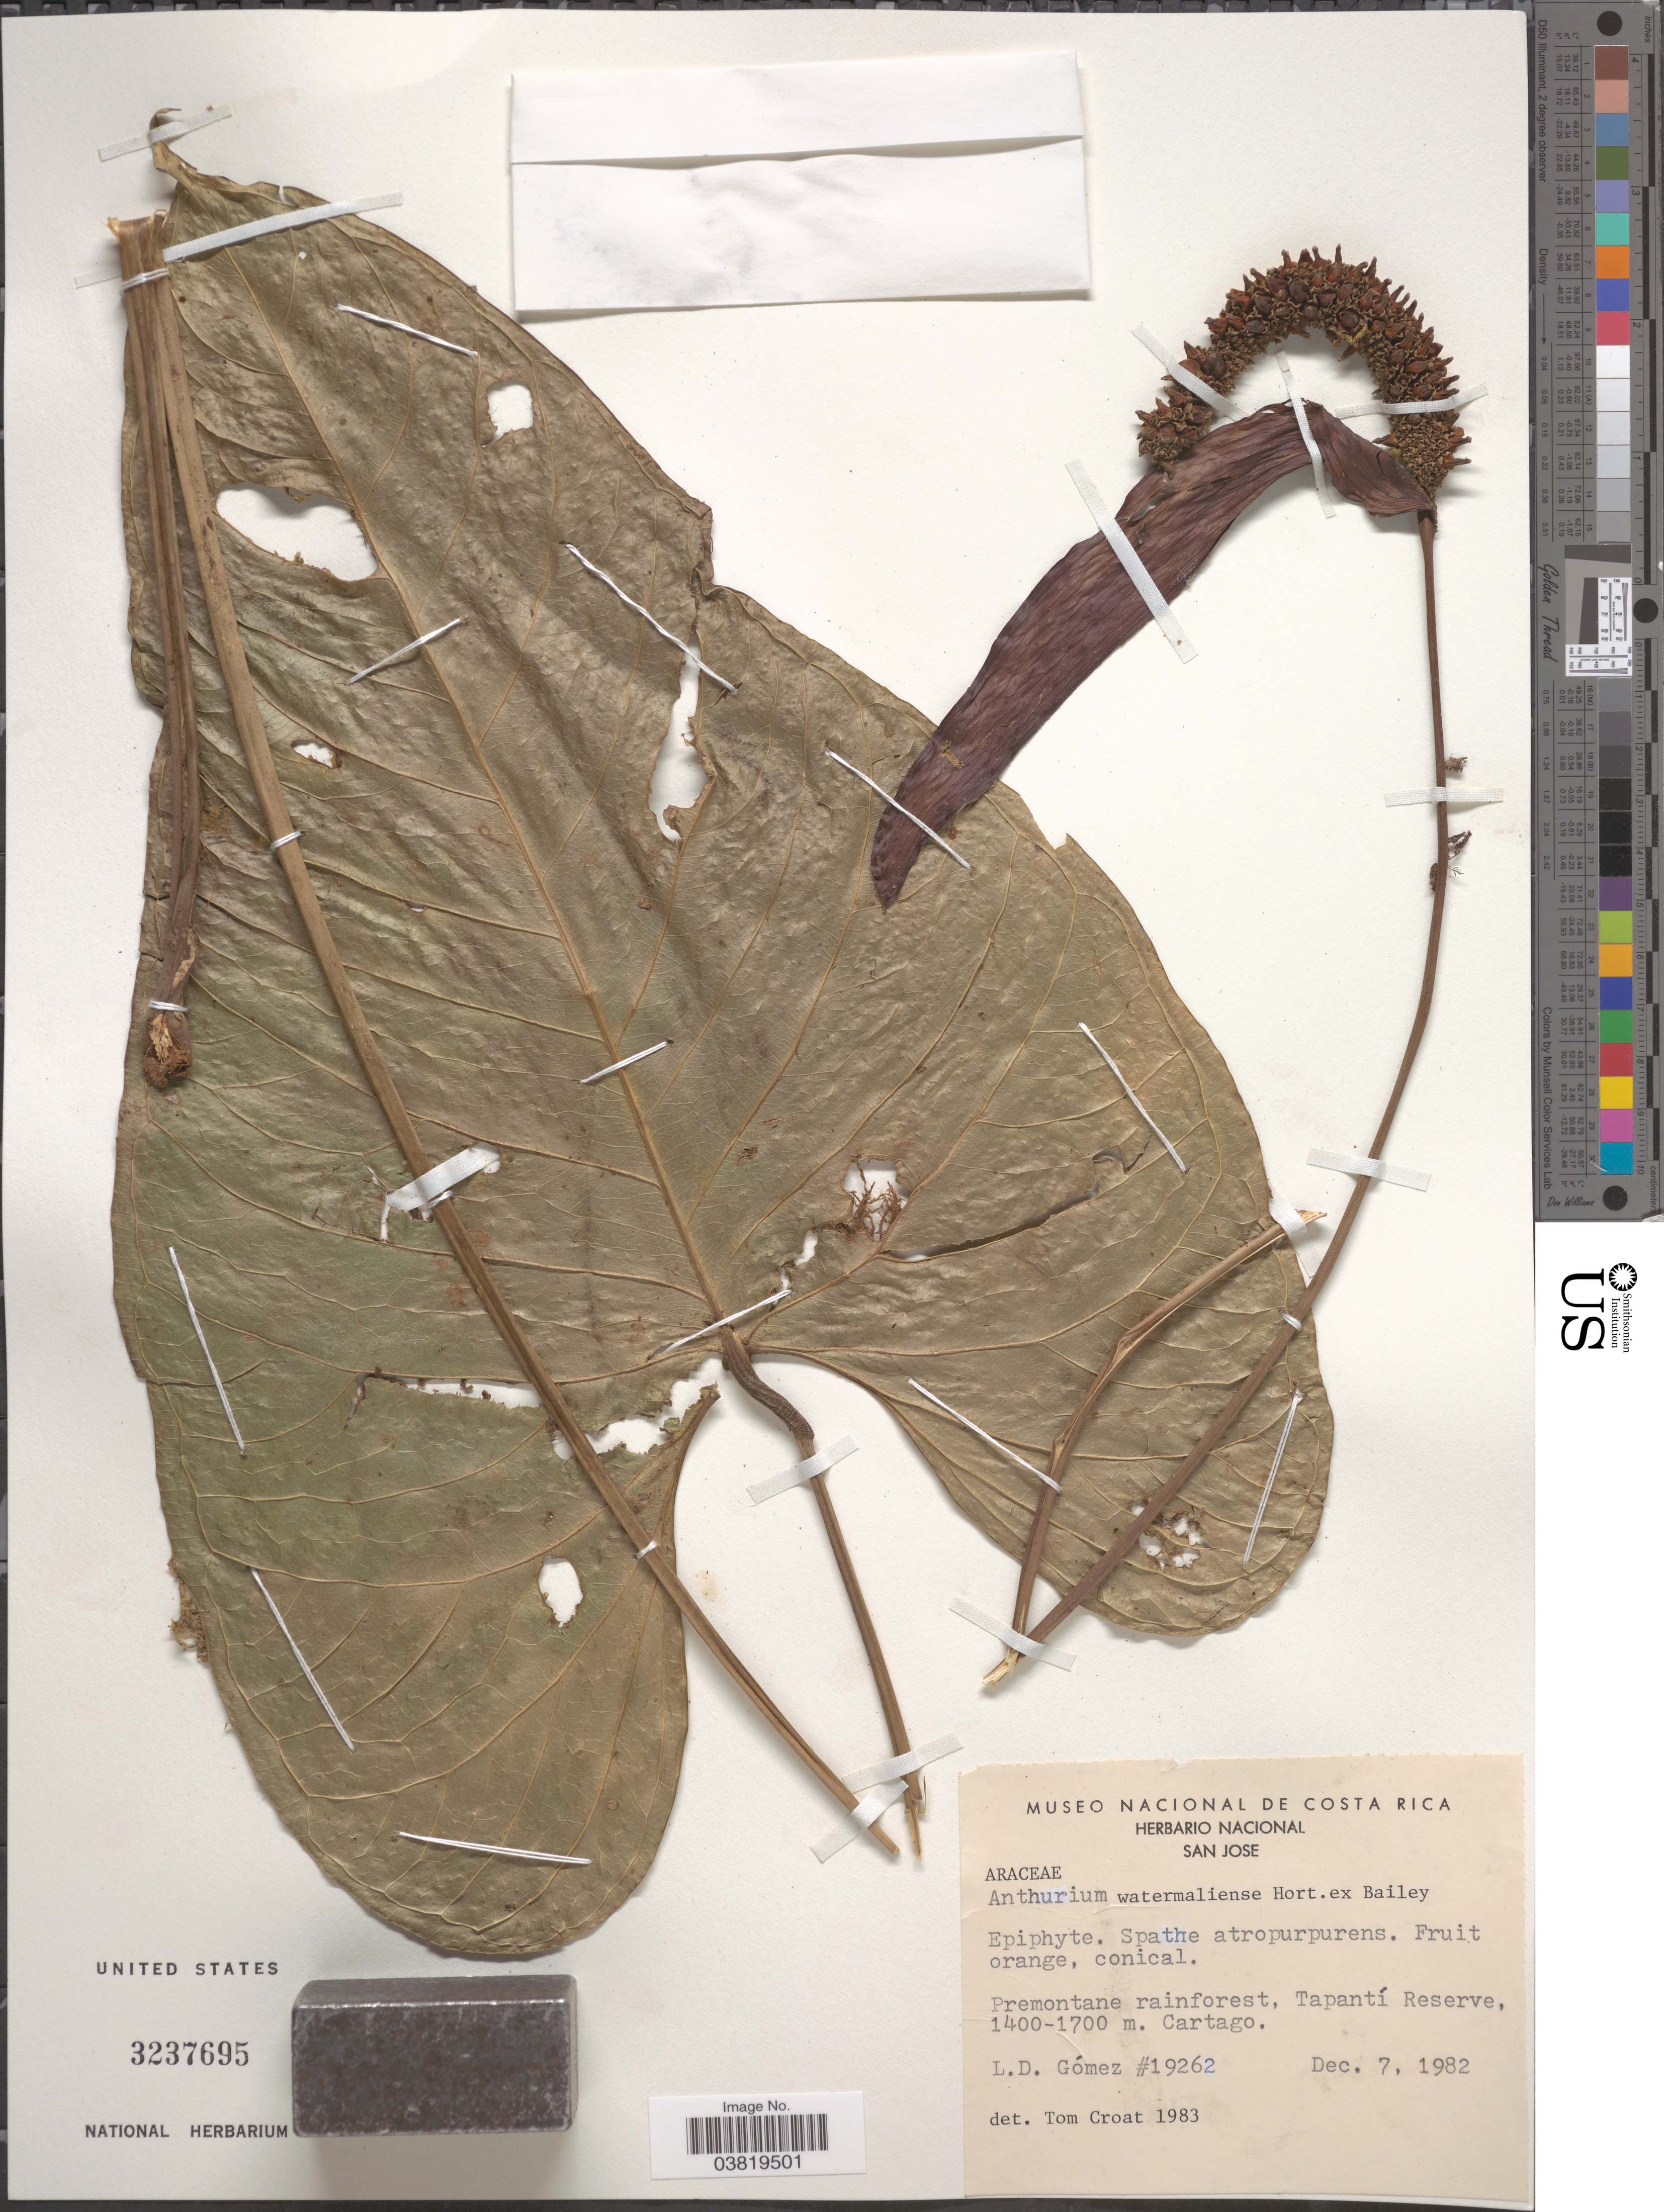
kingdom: Plantae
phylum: Tracheophyta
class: Liliopsida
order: Alismatales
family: Araceae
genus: Anthurium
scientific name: Anthurium watermaliense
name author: L.H. Bailey & Nash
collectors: L. D. Gómez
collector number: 19262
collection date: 1982-12-07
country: Costa Rica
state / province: Cartago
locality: Tapantí Reserve.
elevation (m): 1400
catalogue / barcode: US 3237695